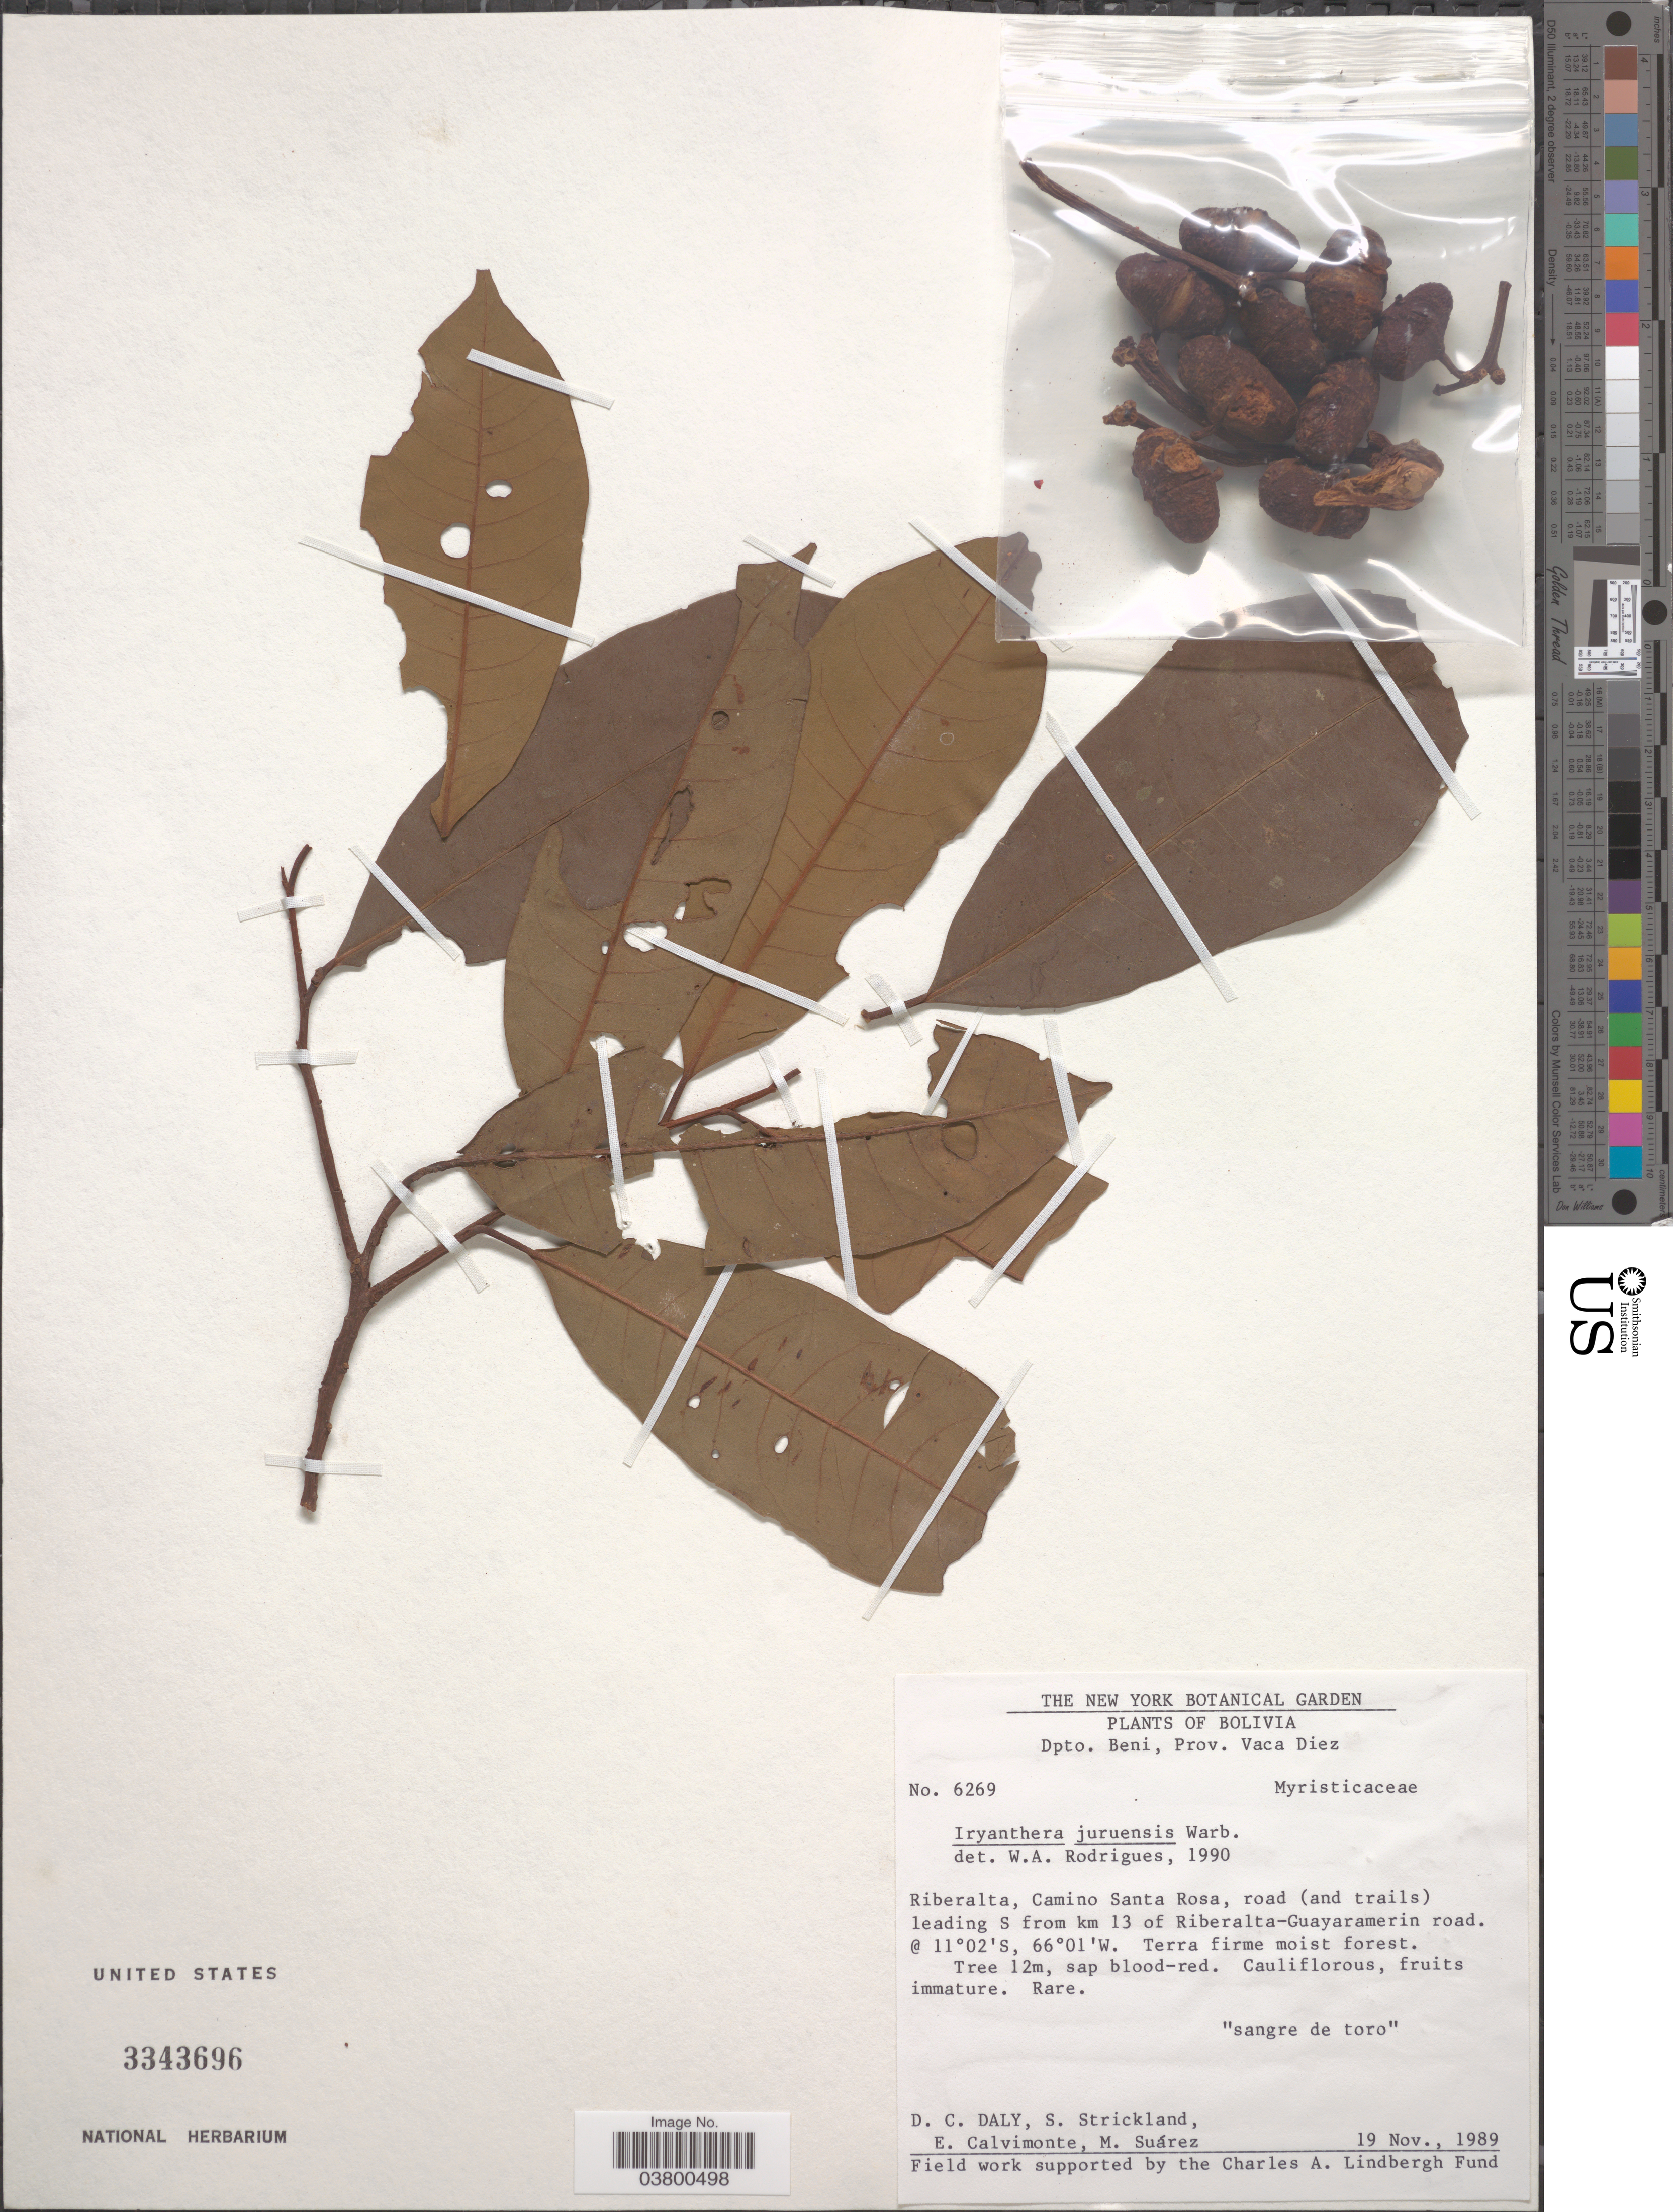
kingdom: Plantae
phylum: Tracheophyta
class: Magnoliopsida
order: Magnoliales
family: Myristicaceae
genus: Iryanthera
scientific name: Iryanthera juruensis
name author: Warb.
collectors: D. C. Daly, S. Strickland, E. Calvimonte & M. Suárez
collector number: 6269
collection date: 1989-11-19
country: Bolivia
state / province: Beni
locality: Dpto. Beni, Prov. Vaca Diez. Riberalta, Camino Santa Rosa, road (and trails) leading S from km 13 of Riberalta-Guayaramerin road.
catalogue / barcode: US 3343696